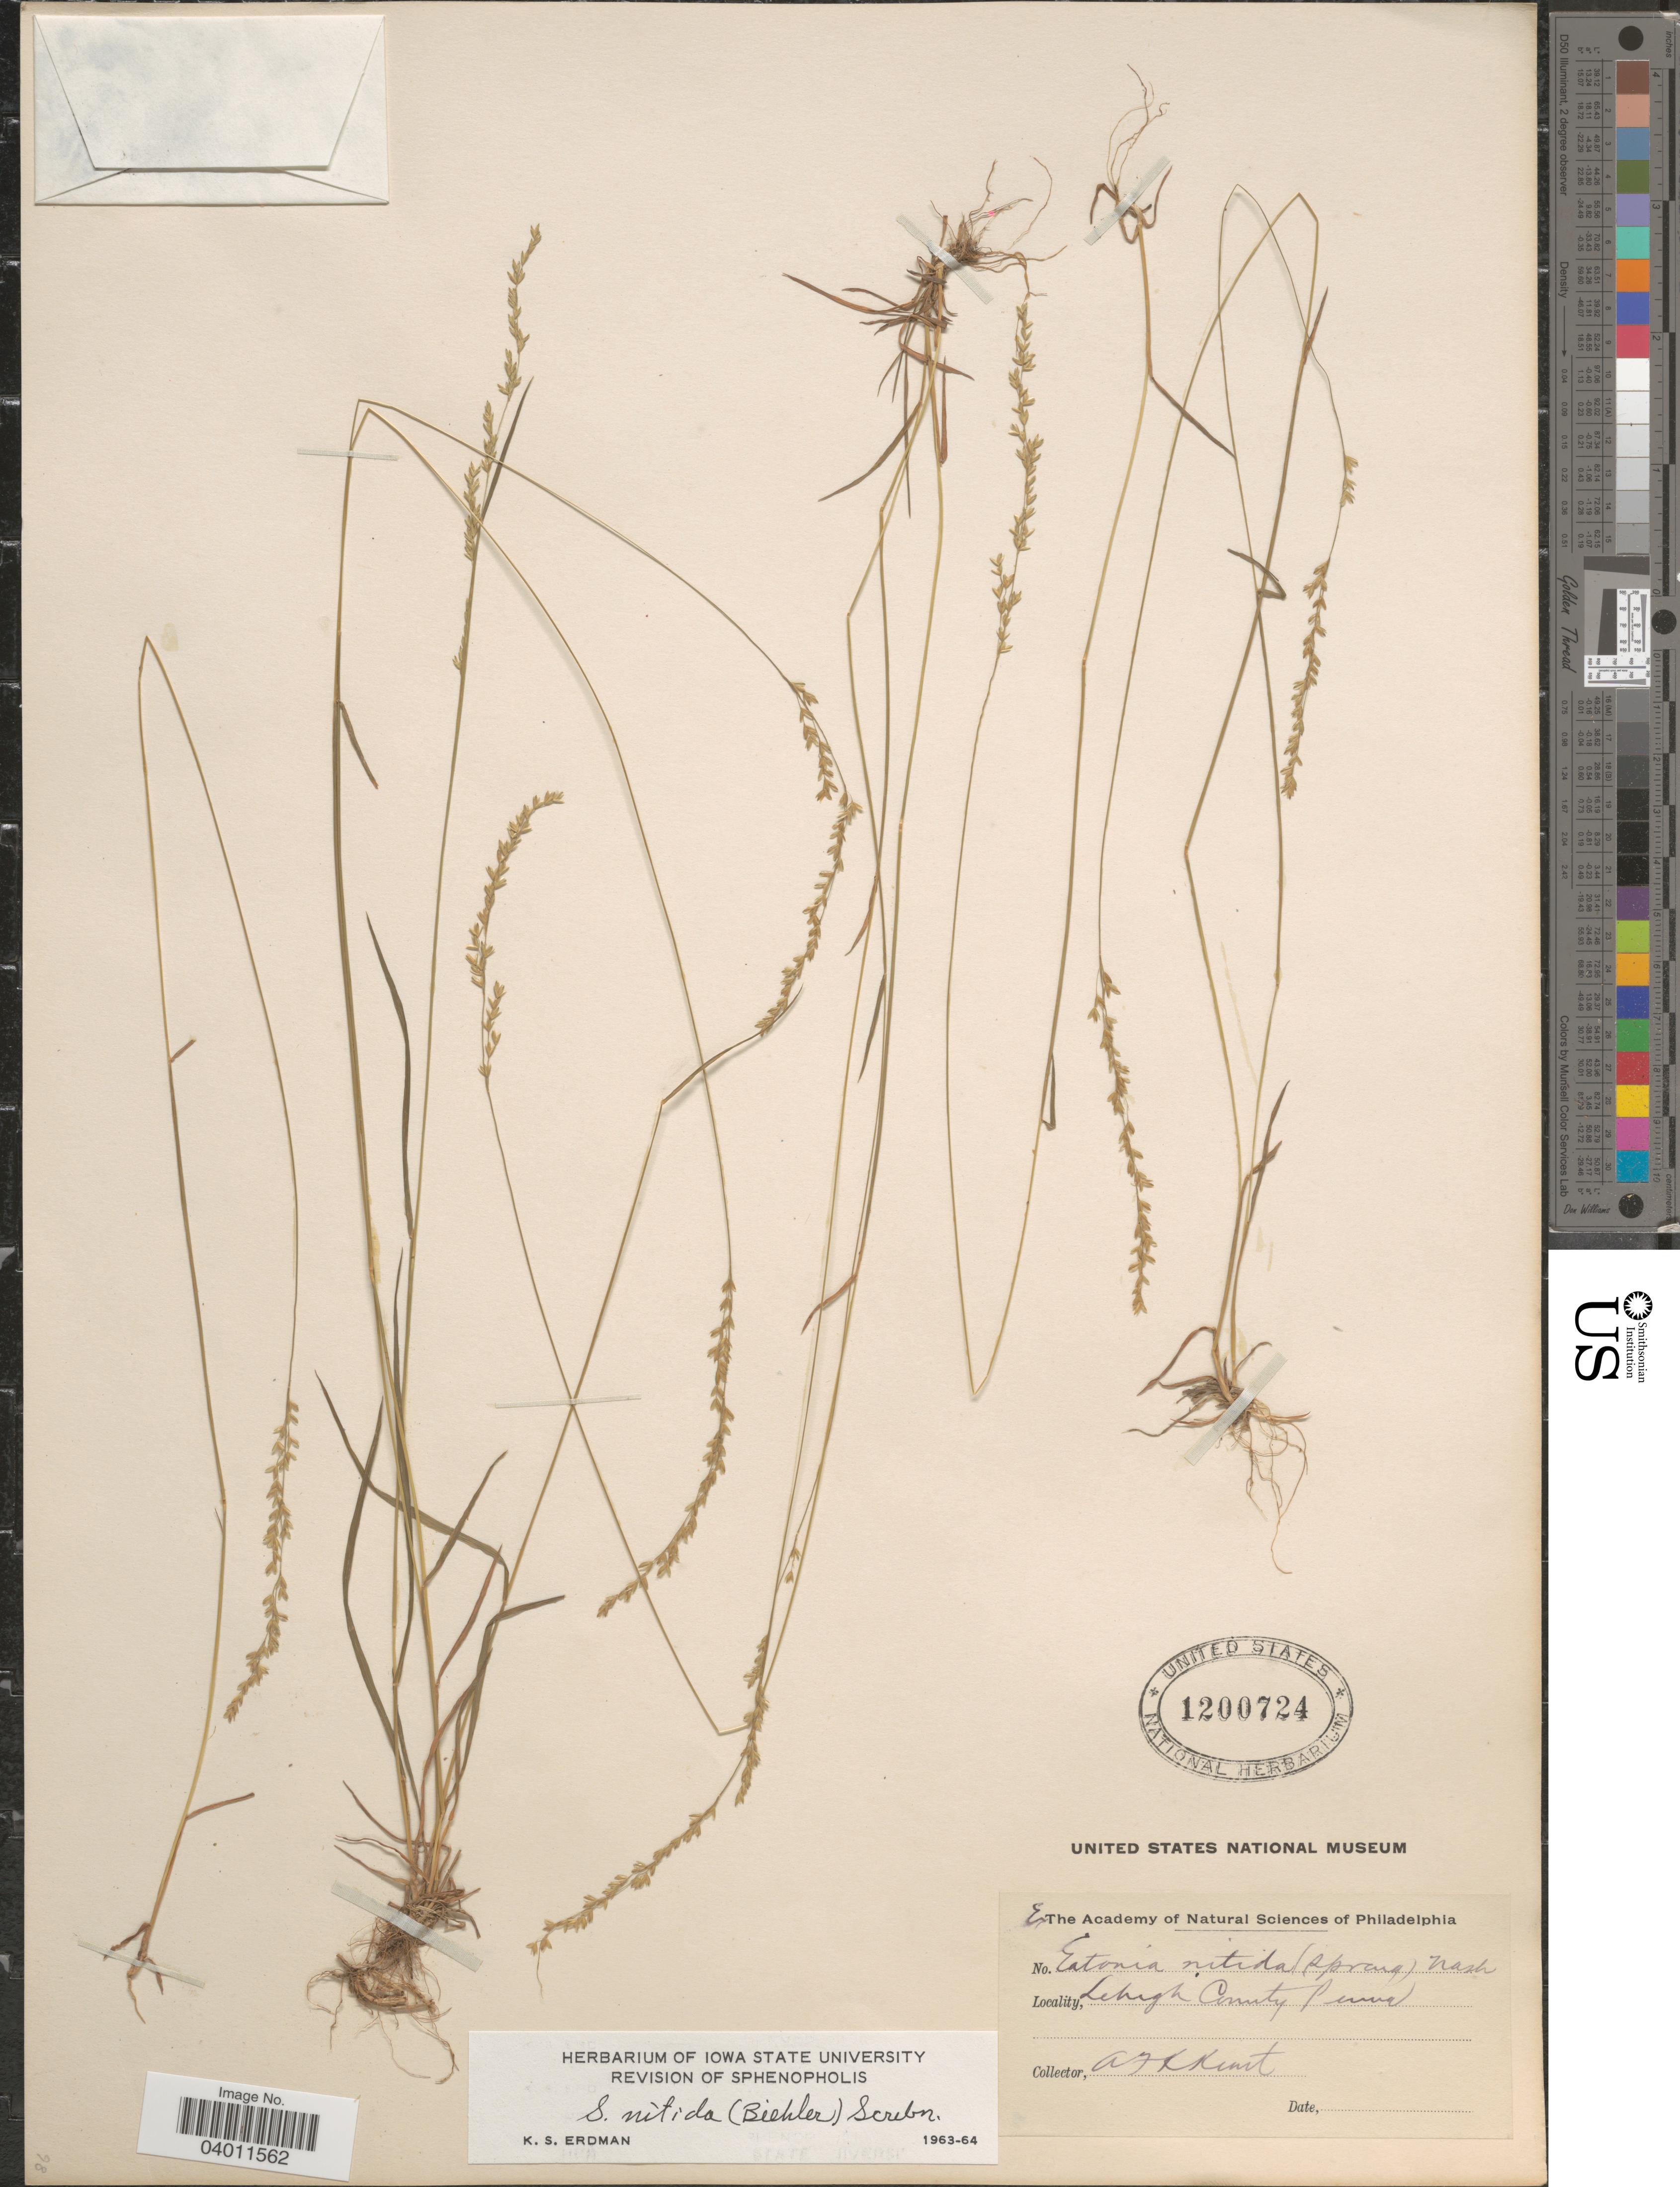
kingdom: Plantae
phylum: Tracheophyta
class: Liliopsida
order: Poales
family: Poaceae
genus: Sphenopholis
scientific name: Sphenopholis nitida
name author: (Biehler) Scribn.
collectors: A. Kimt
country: United States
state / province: Pennsylvania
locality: Lehigh County.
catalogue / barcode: US 1200724